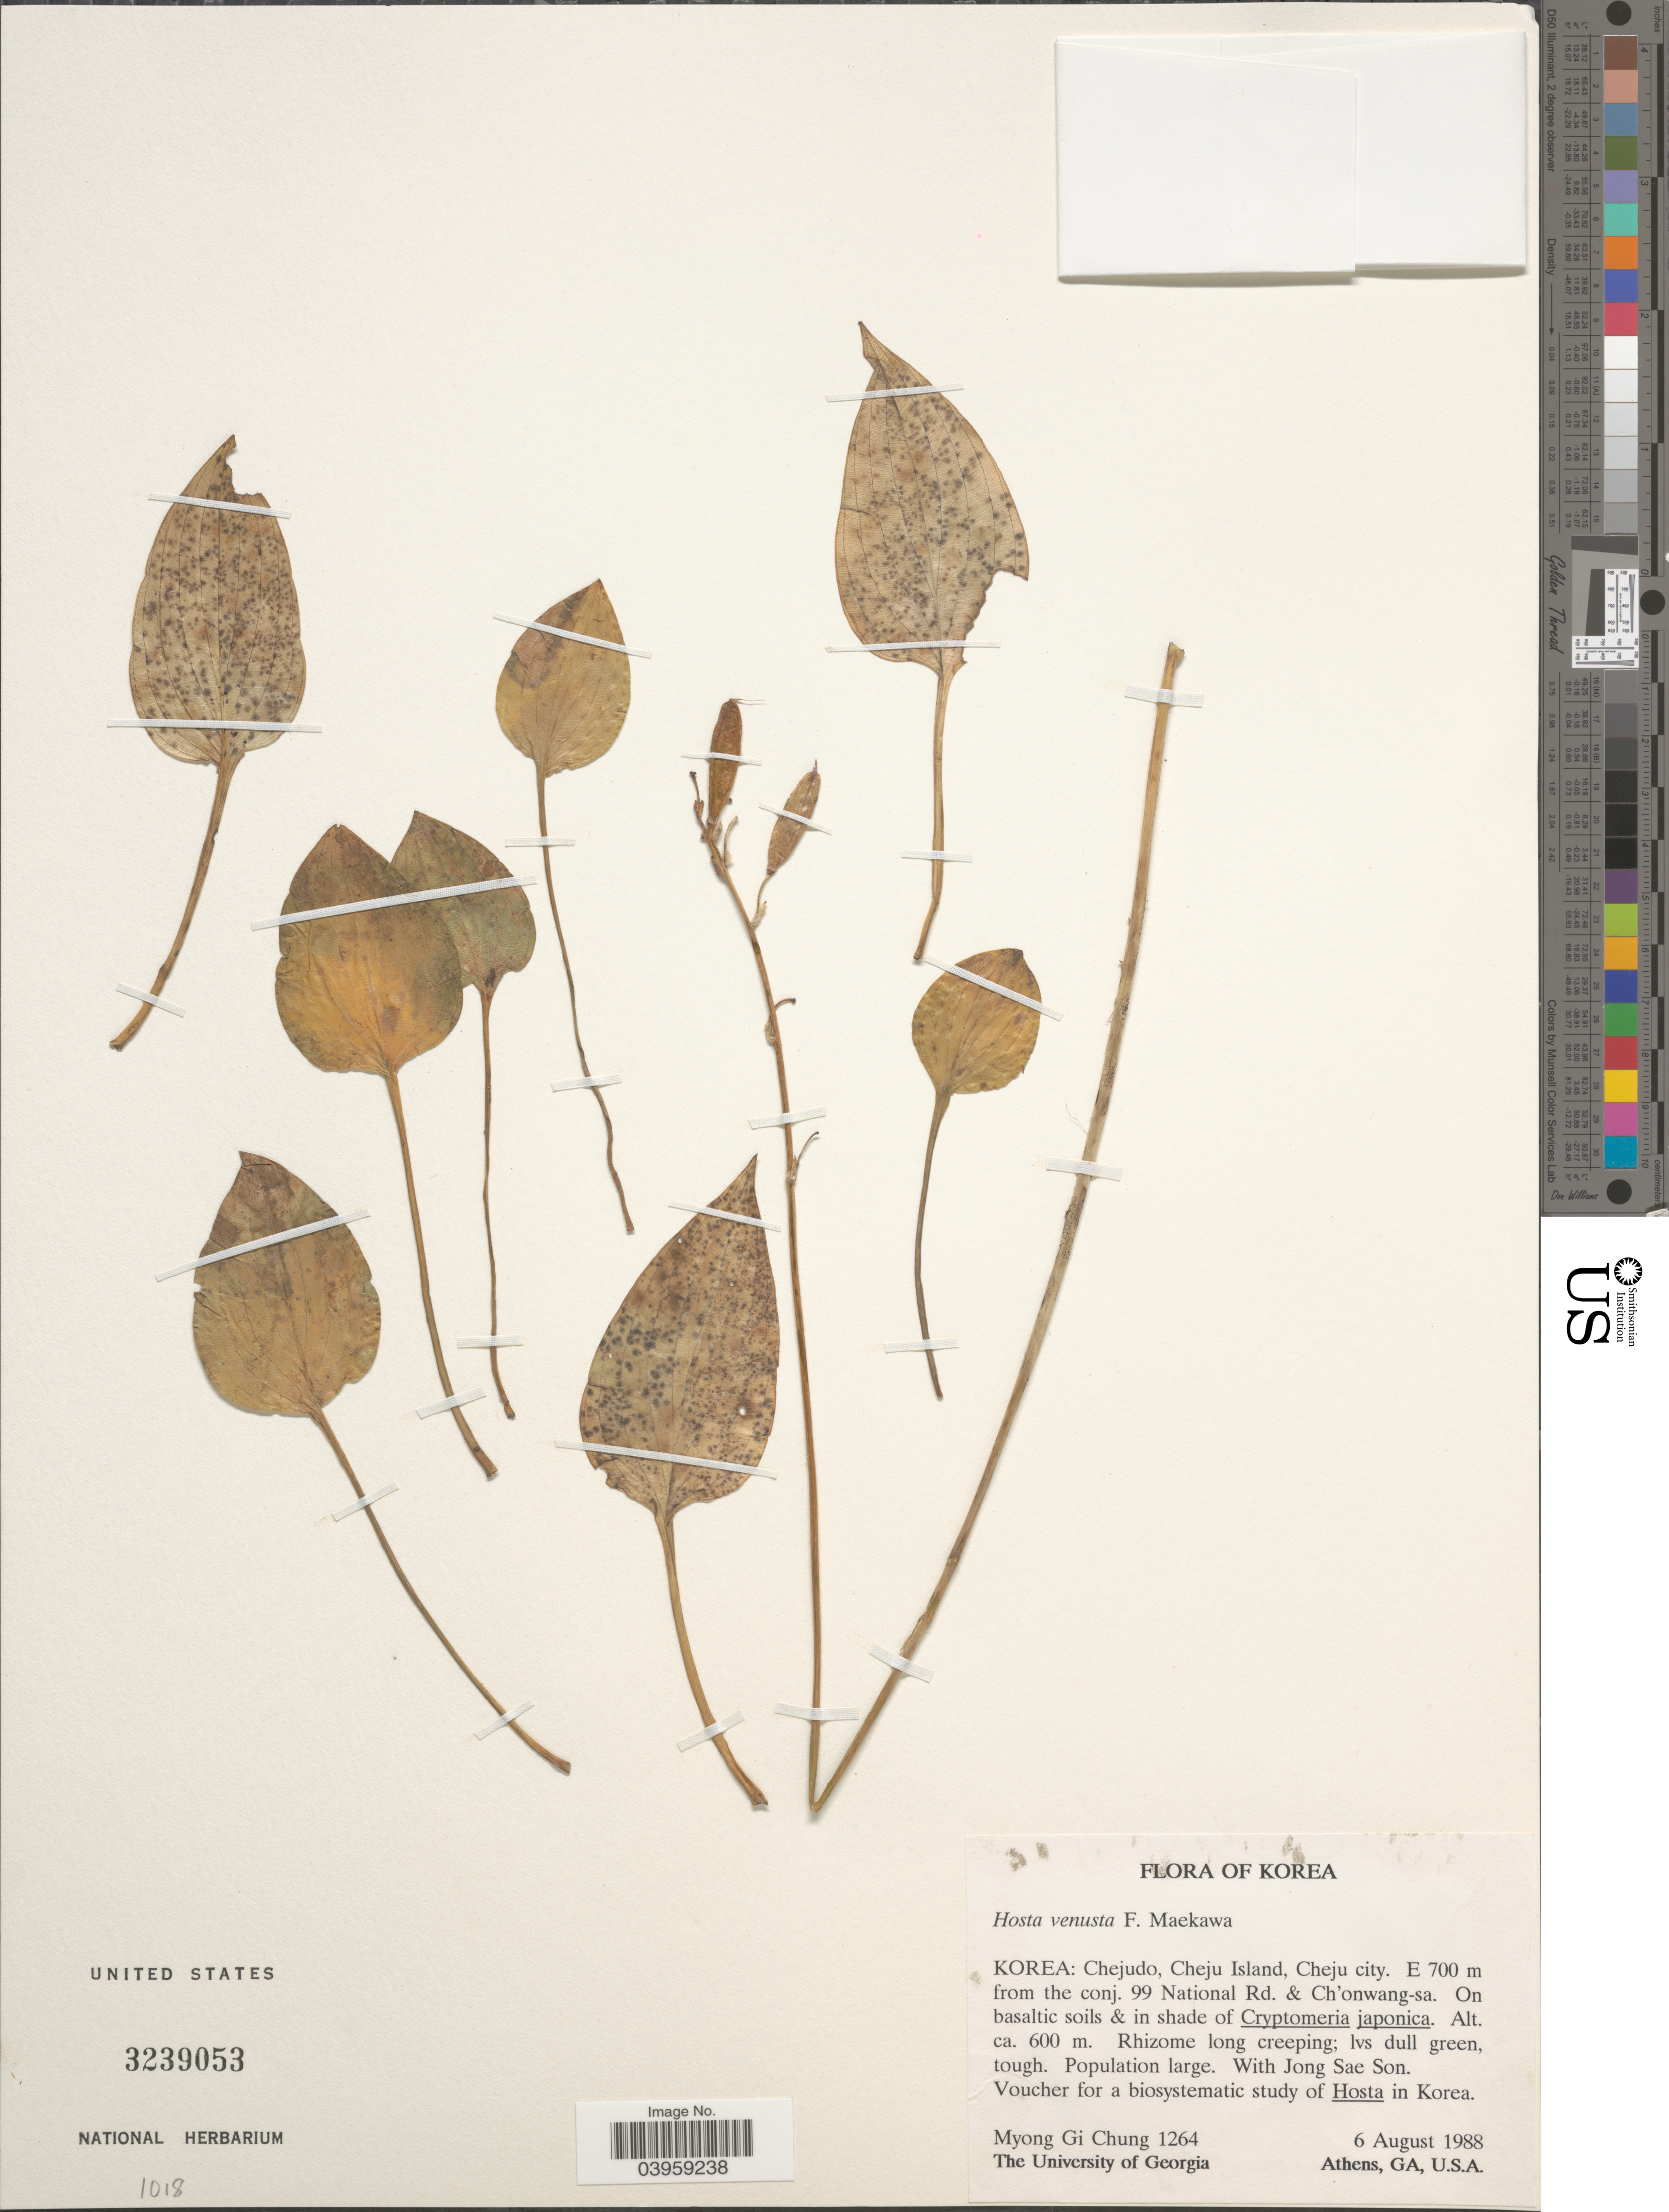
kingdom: Plantae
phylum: Tracheophyta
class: Liliopsida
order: Asparagales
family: Asparagaceae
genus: Hosta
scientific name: Hosta venusta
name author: F. Maek.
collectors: M. Chung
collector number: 1264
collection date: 1988-08-06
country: South Korea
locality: Korea. Chejudo, Cheju Island, Cheju city. 99 National Rd. & Ch'onwang-sa.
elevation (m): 600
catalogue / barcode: US 3239053